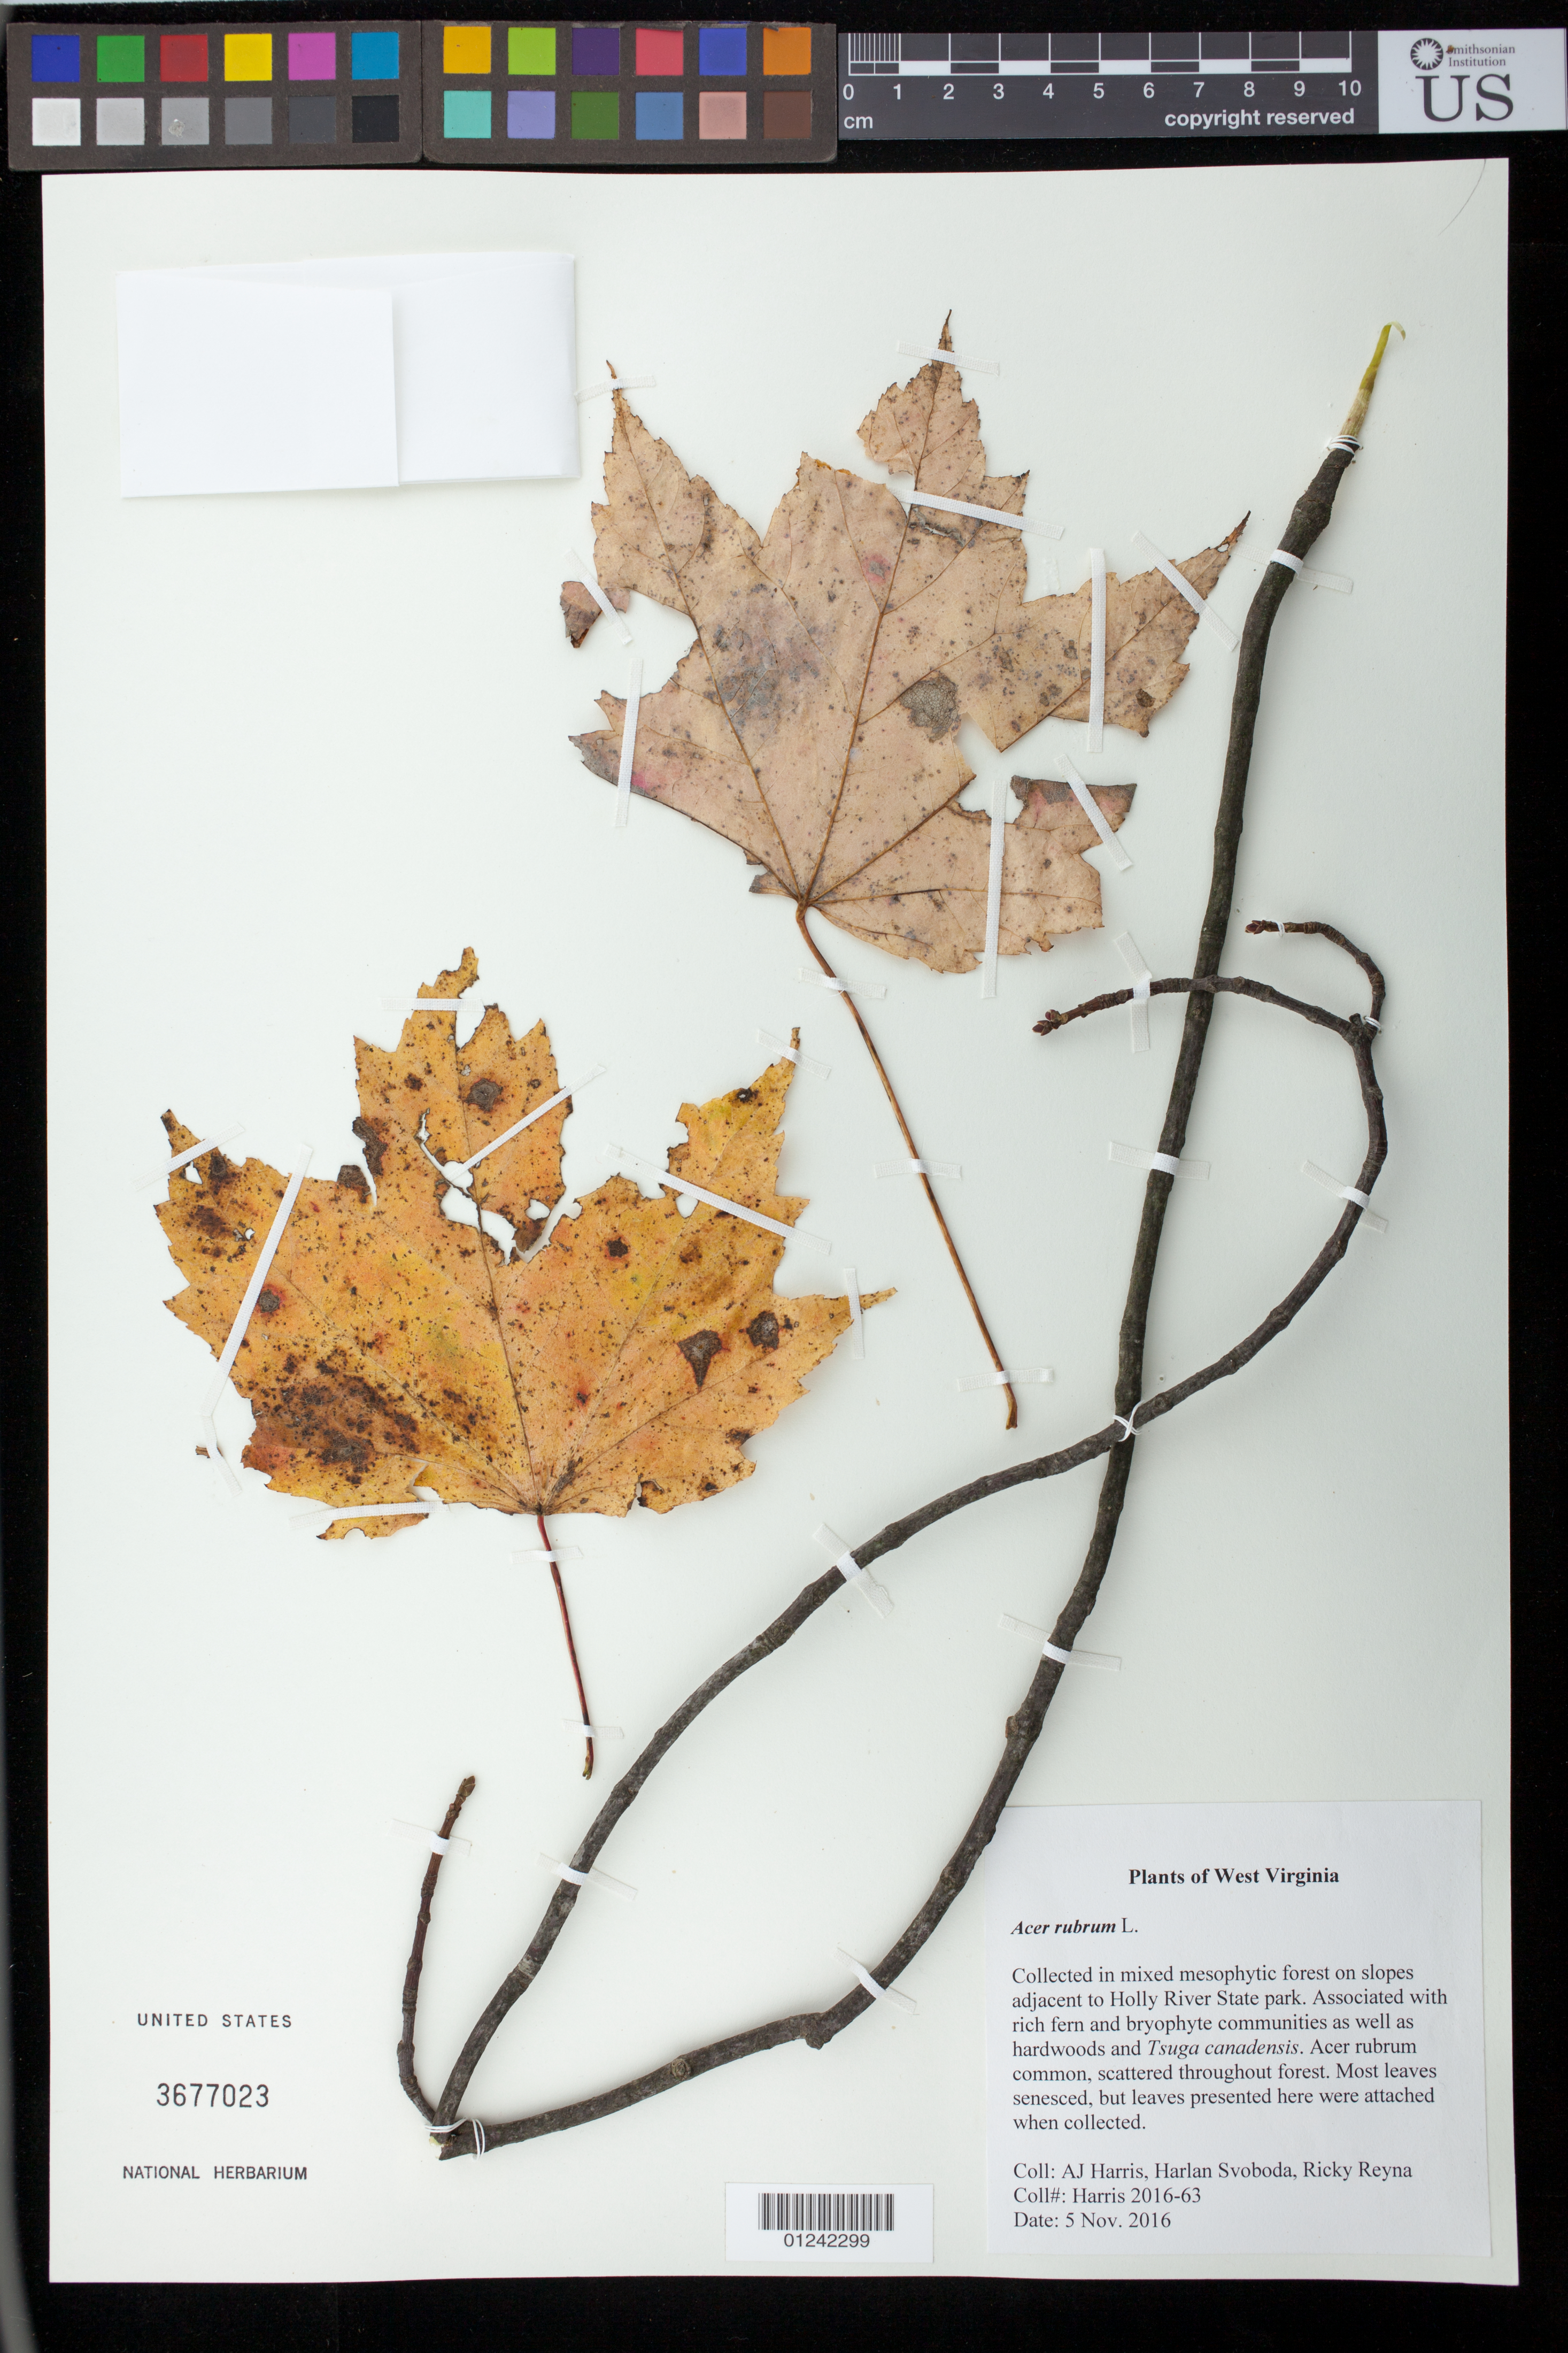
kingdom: Plantae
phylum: Tracheophyta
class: Magnoliopsida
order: Sapindales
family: Sapindaceae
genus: Acer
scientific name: Acer rubrum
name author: L.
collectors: A. J. Harris et al.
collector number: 2016-63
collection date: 2016-11-05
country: United States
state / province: West Virginia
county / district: Webster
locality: Collected in mixed mesophytic forest on slopes adjacent to Holly River State Park.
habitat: Associated with rich fern and bryophyte communities as well as hardwoods and Tsuga canadensis. Acer rubrum common, scattered throughout forest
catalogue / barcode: US 3677023